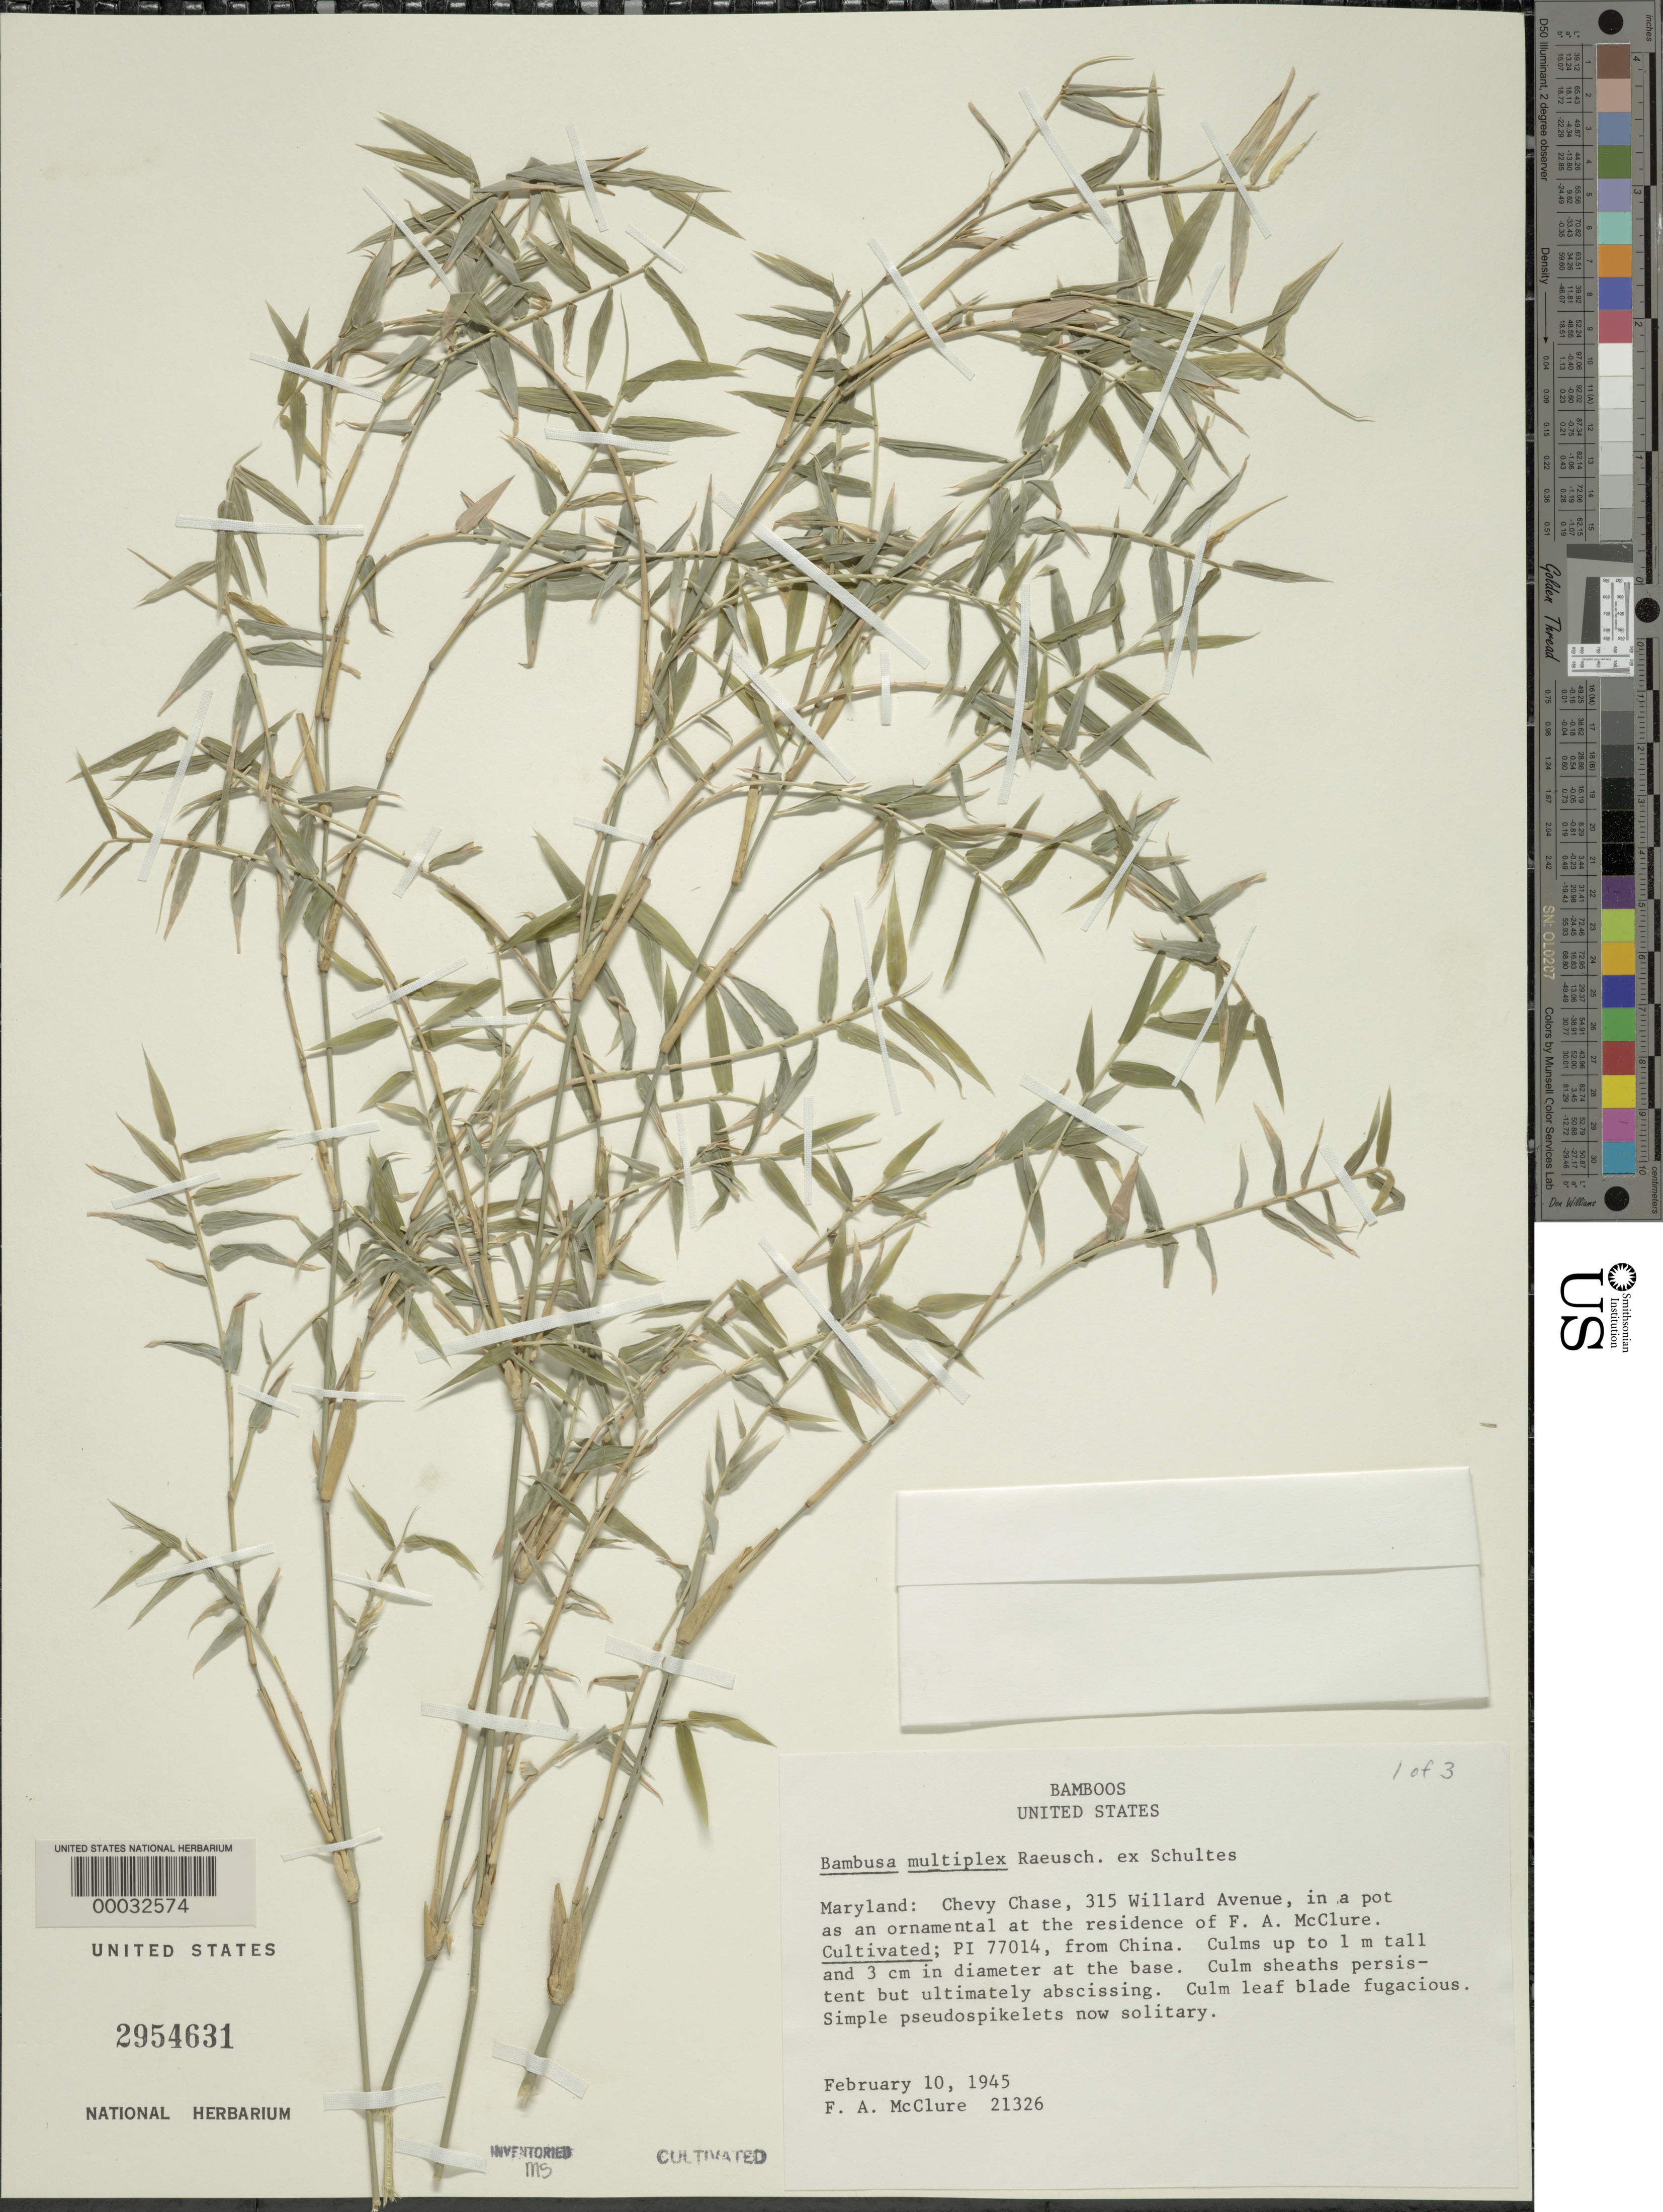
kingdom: Plantae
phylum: Tracheophyta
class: Liliopsida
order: Poales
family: Poaceae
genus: Bambusa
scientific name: Bambusa multiplex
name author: (Lour.) Raeusch. ex Schult. & Schult. f.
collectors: F. A. McClure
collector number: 21326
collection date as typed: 10 Feb 1945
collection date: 1945-02-10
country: United States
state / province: Maryland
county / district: Montgomery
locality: Chevy Chase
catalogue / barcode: US 2954631